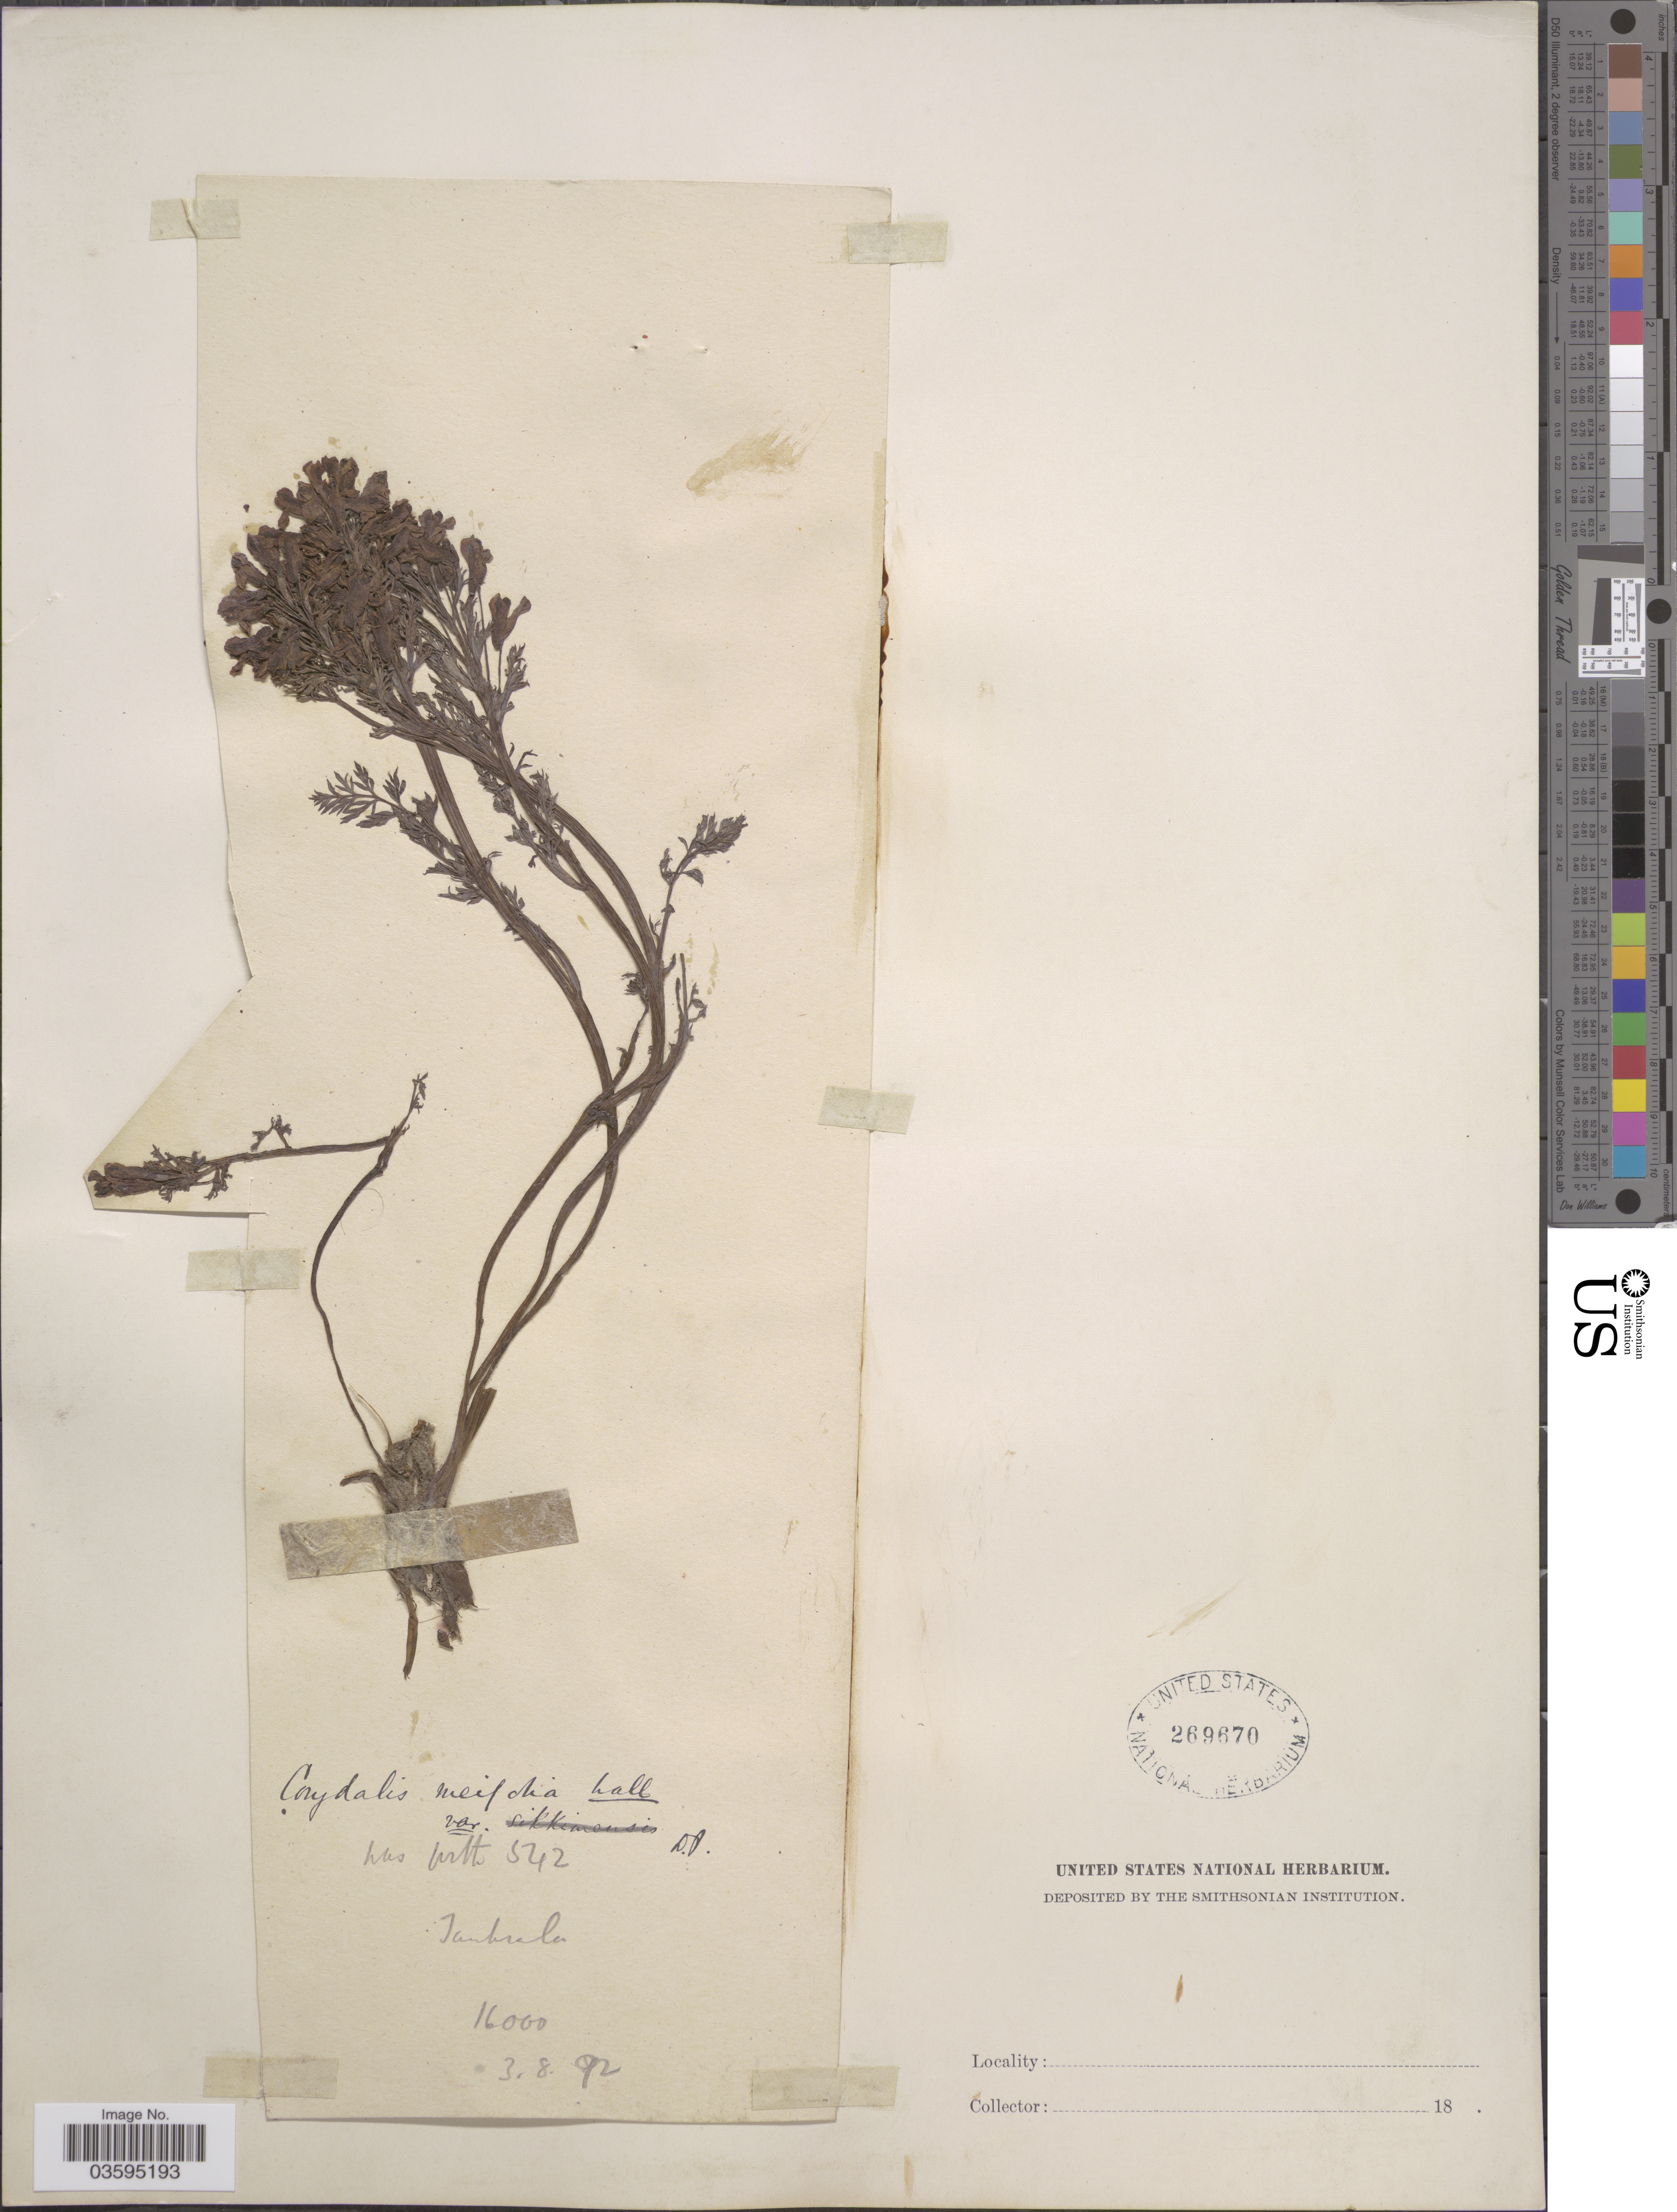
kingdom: Plantae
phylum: Tracheophyta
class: Magnoliopsida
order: Ranunculales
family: Papaveraceae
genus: Corydalis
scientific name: Corydalis meifolia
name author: Wall.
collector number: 542?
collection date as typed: Transcribed d/m/y: 3/8/92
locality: Tankula [interpreted] [unsure placement].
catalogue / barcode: US 269670